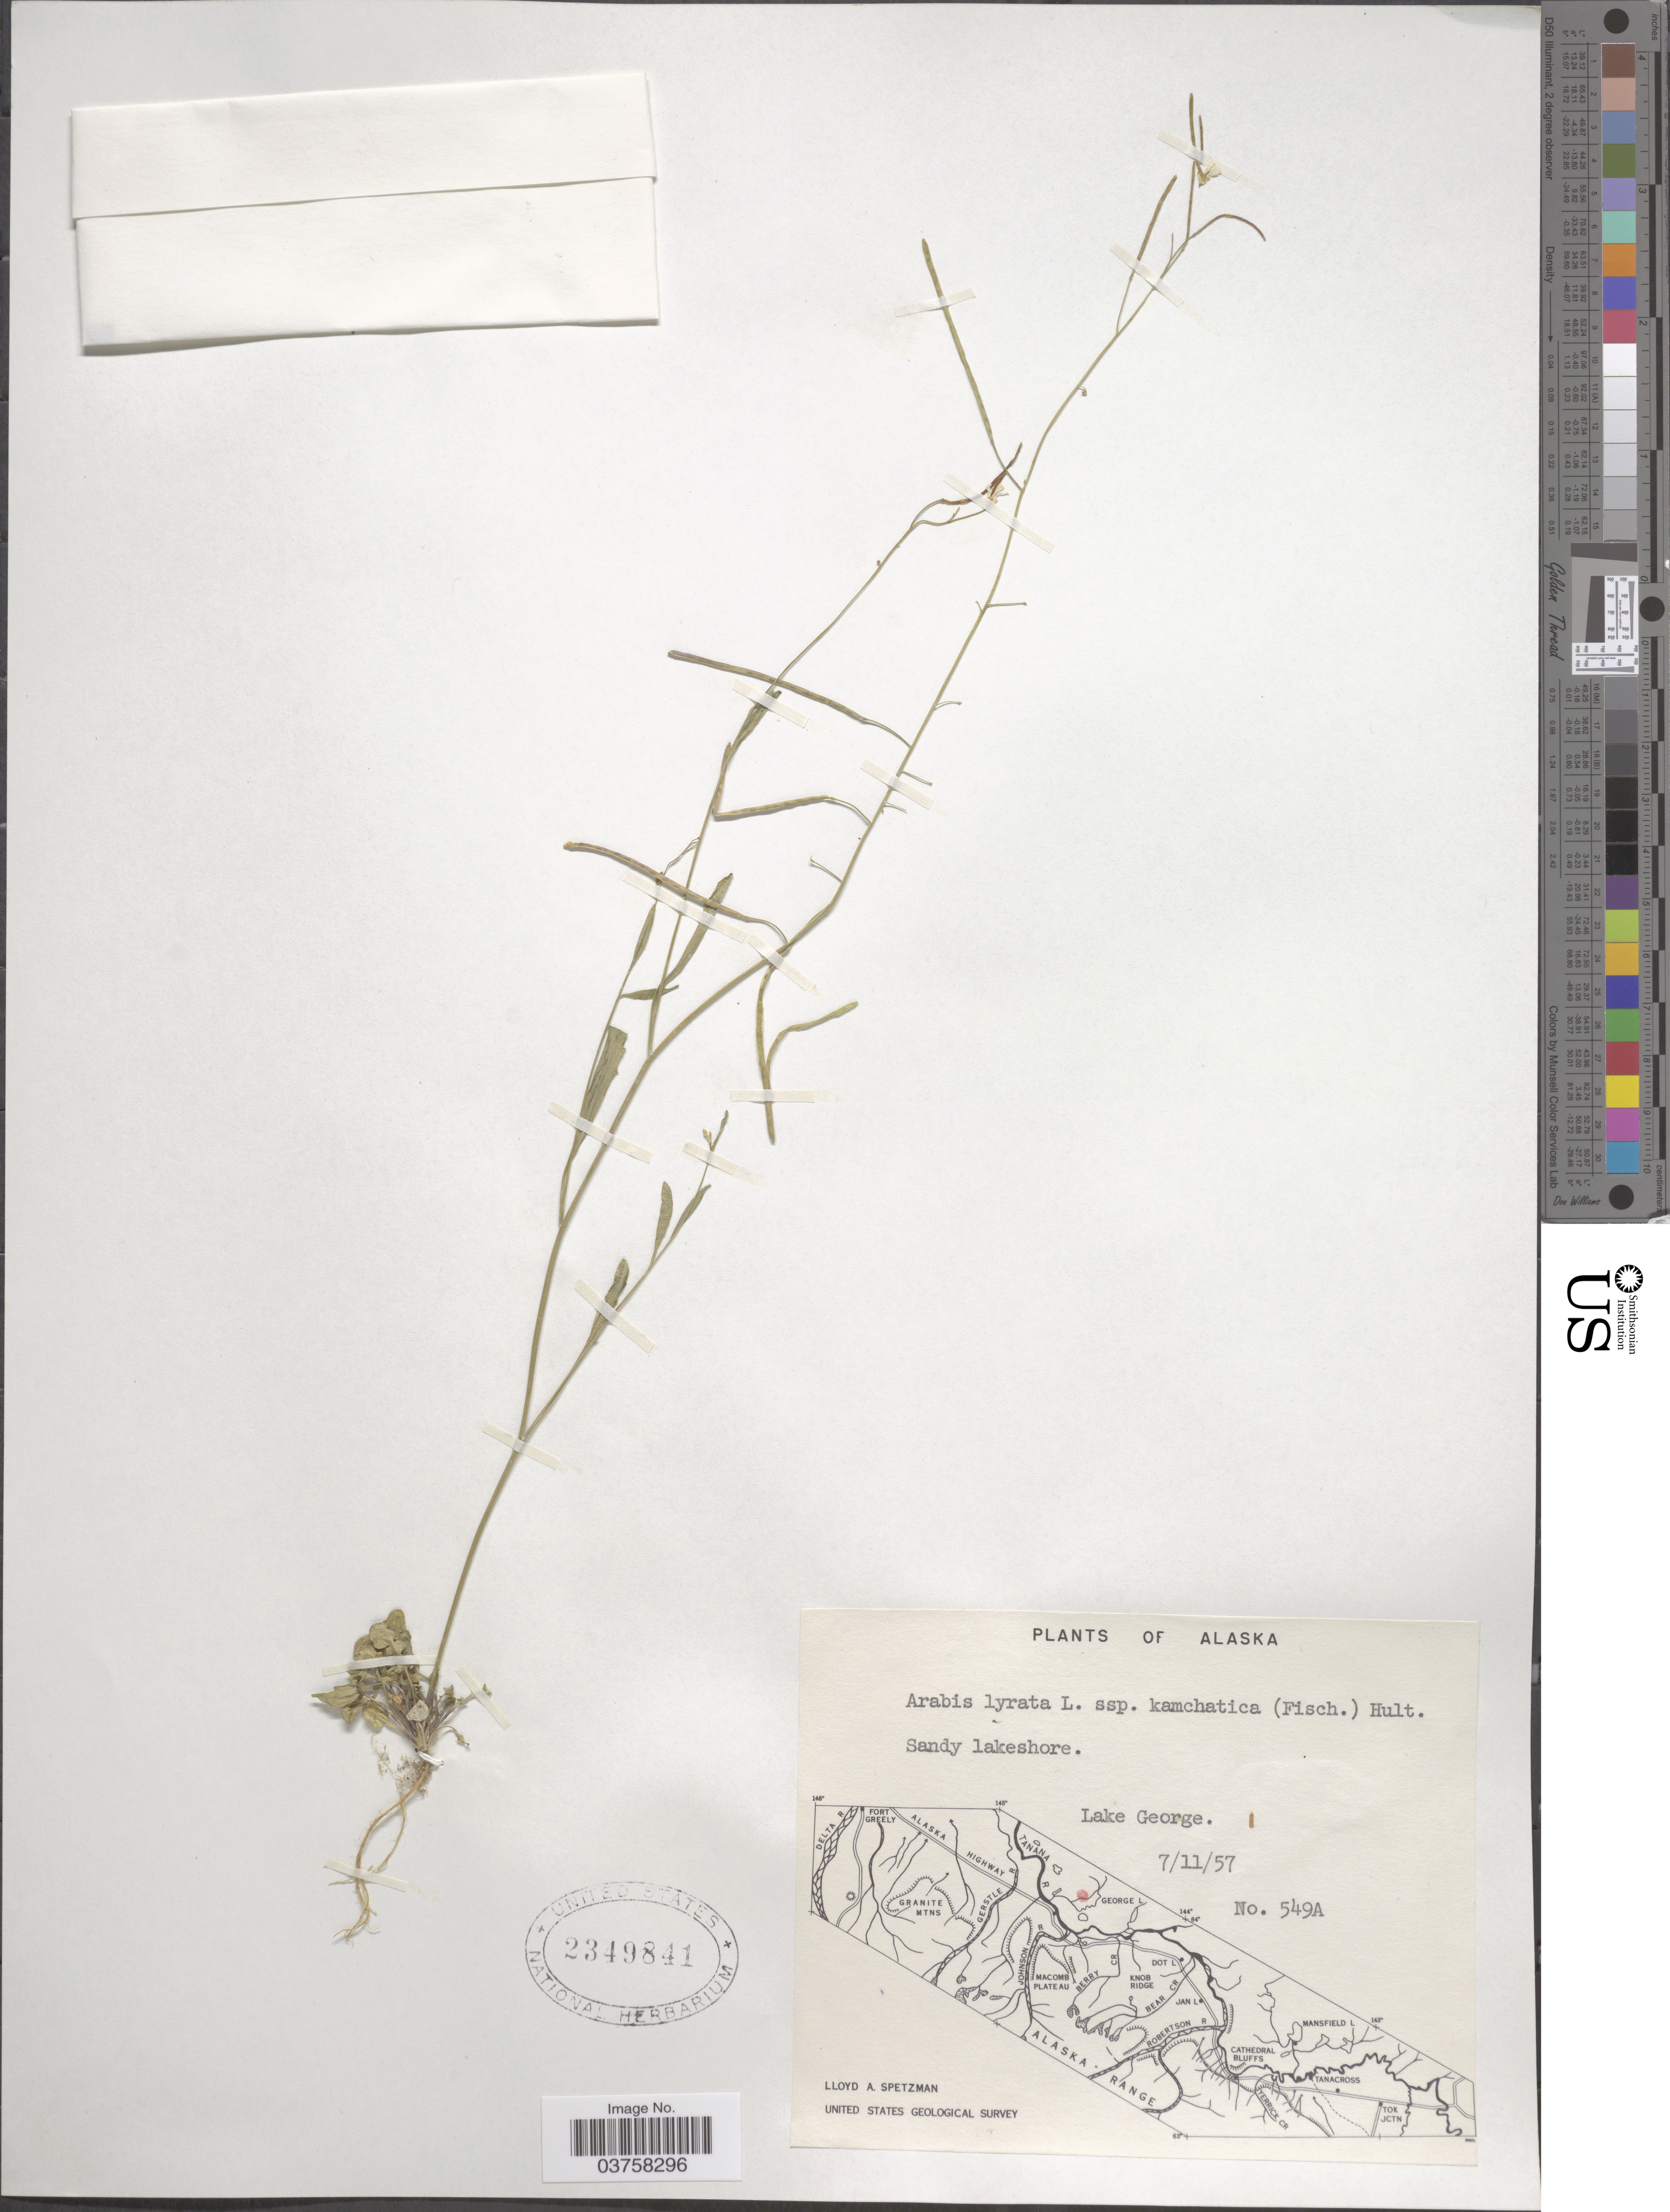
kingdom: Plantae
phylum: Tracheophyta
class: Magnoliopsida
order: Brassicales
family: Brassicaceae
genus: Arabidopsis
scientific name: Arabidopsis lyrata subsp. kamchatica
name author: (Fisch. ex DC.) O'Kane & Al-Shehbaz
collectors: L. Spetzman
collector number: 549A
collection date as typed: Transcribed d/m/y: 11/7/57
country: United States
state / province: Alaska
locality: Lake George.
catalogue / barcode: US 2349841